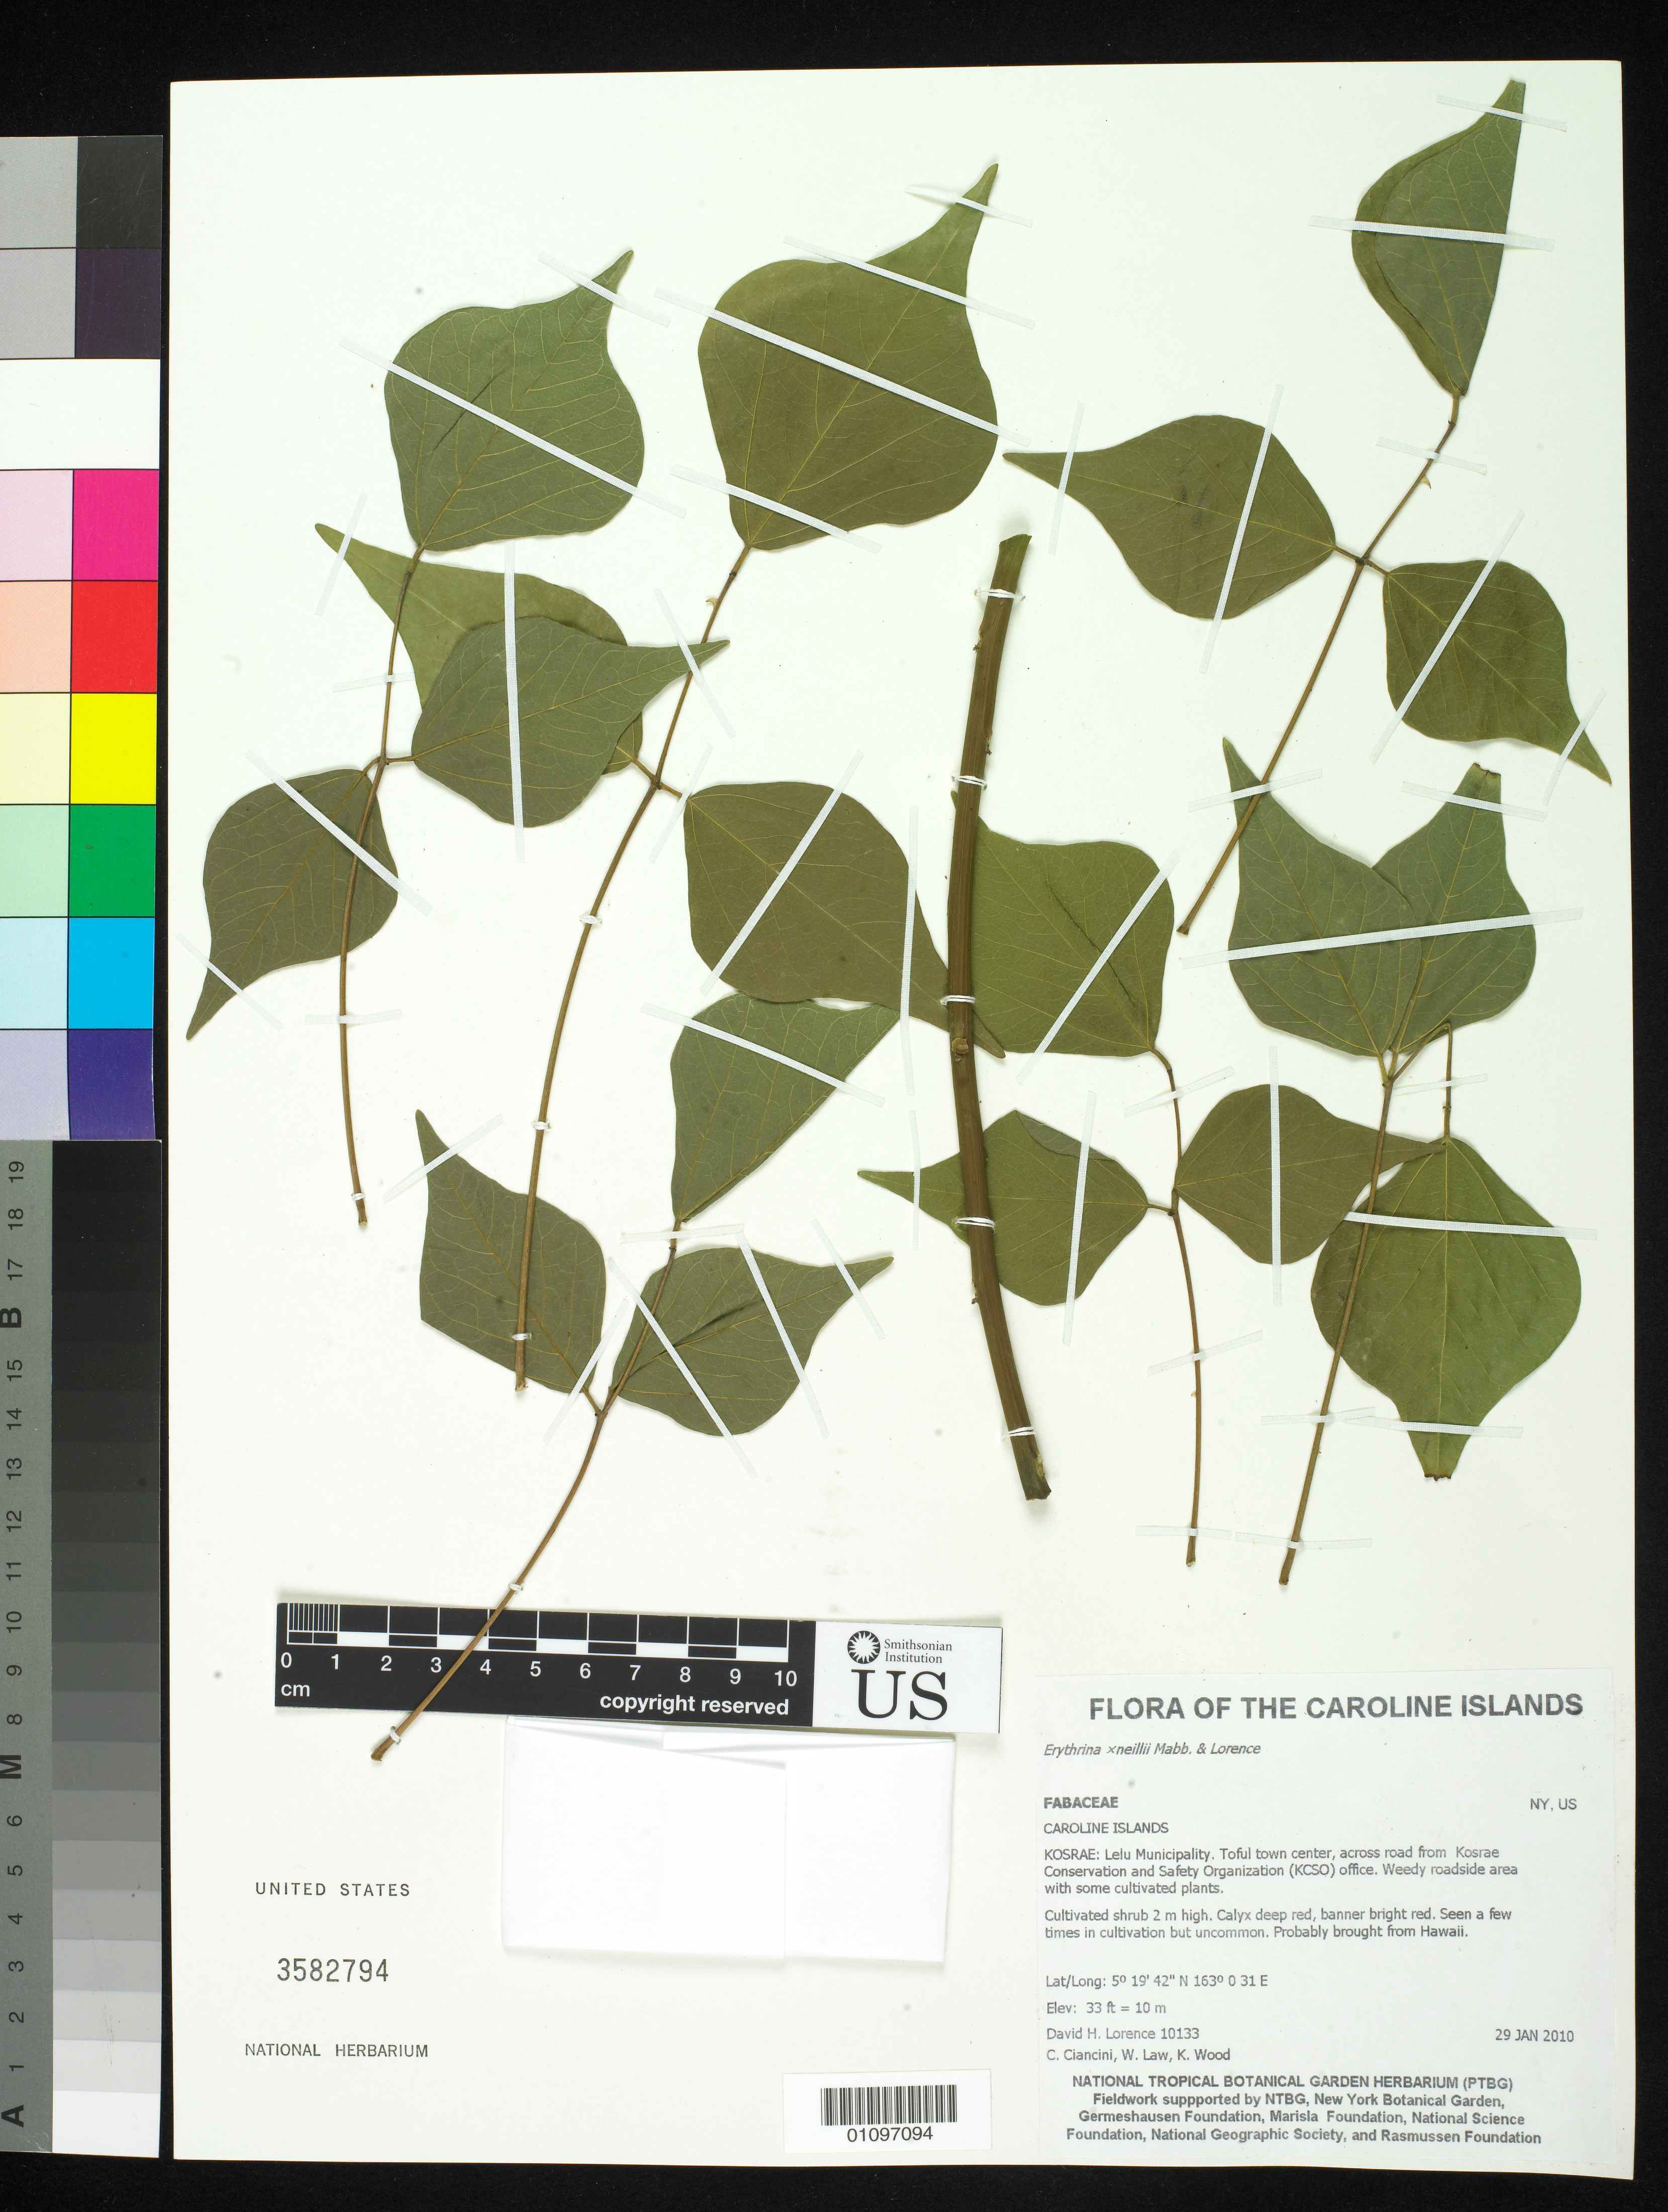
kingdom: Plantae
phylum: Tracheophyta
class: Magnoliopsida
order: Fabales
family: Fabaceae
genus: Erythrina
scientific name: Erythrina neillii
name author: Mabb. & Lorence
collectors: K. R. Wood, W. Law & C. Ciancini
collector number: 10133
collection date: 2010-01-29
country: Micronesia, Federated States of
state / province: Kosrae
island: Kosrae [Kusaie]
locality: Lelu Municipality. Toful town center, across road from Kosrae Conservation and Safety organization (KCSO) office.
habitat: Weedy roadside area with some cultivated plants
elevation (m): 10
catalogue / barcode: US 3582794